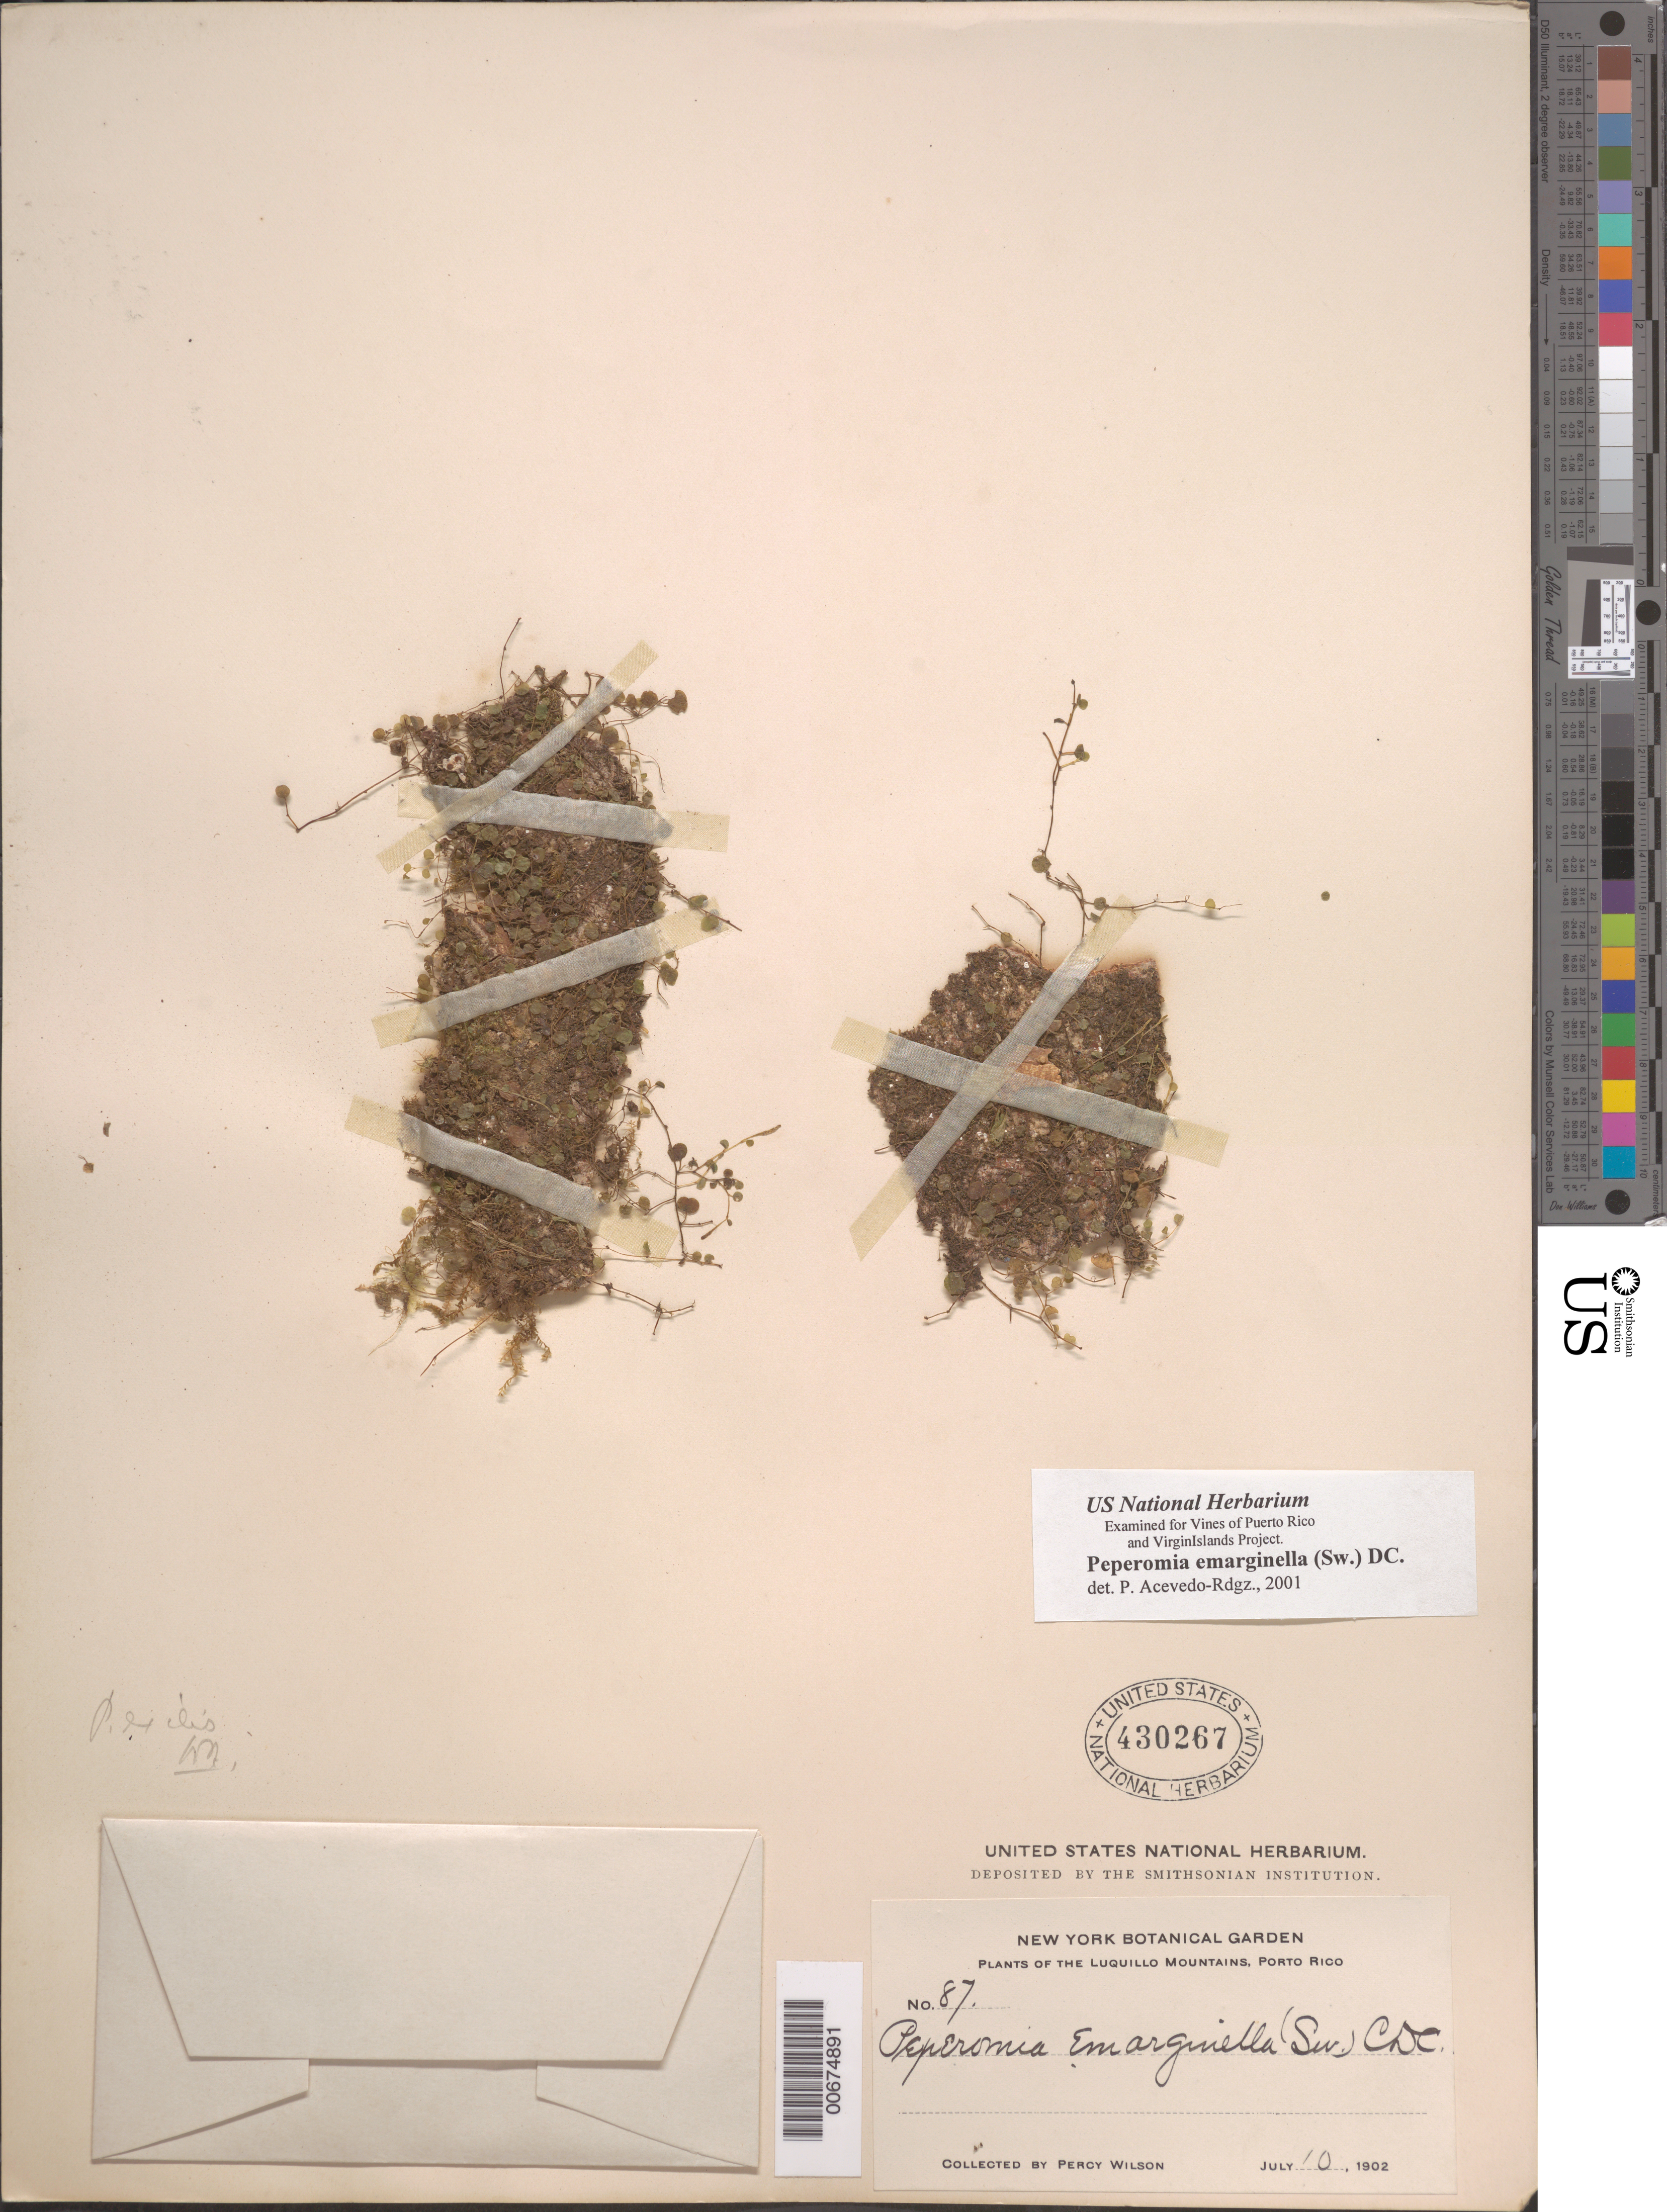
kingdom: Plantae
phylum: Tracheophyta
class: Magnoliopsida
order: Piperales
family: Piperaceae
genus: Peperomia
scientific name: Peperomia emarginella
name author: (Sw. ex Wikstr.) C. DC.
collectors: P. Wilson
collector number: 87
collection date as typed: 10 Jul 1902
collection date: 1902-07-10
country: Puerto Rico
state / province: Luquillo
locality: Luquillo Mountains.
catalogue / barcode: US 430267